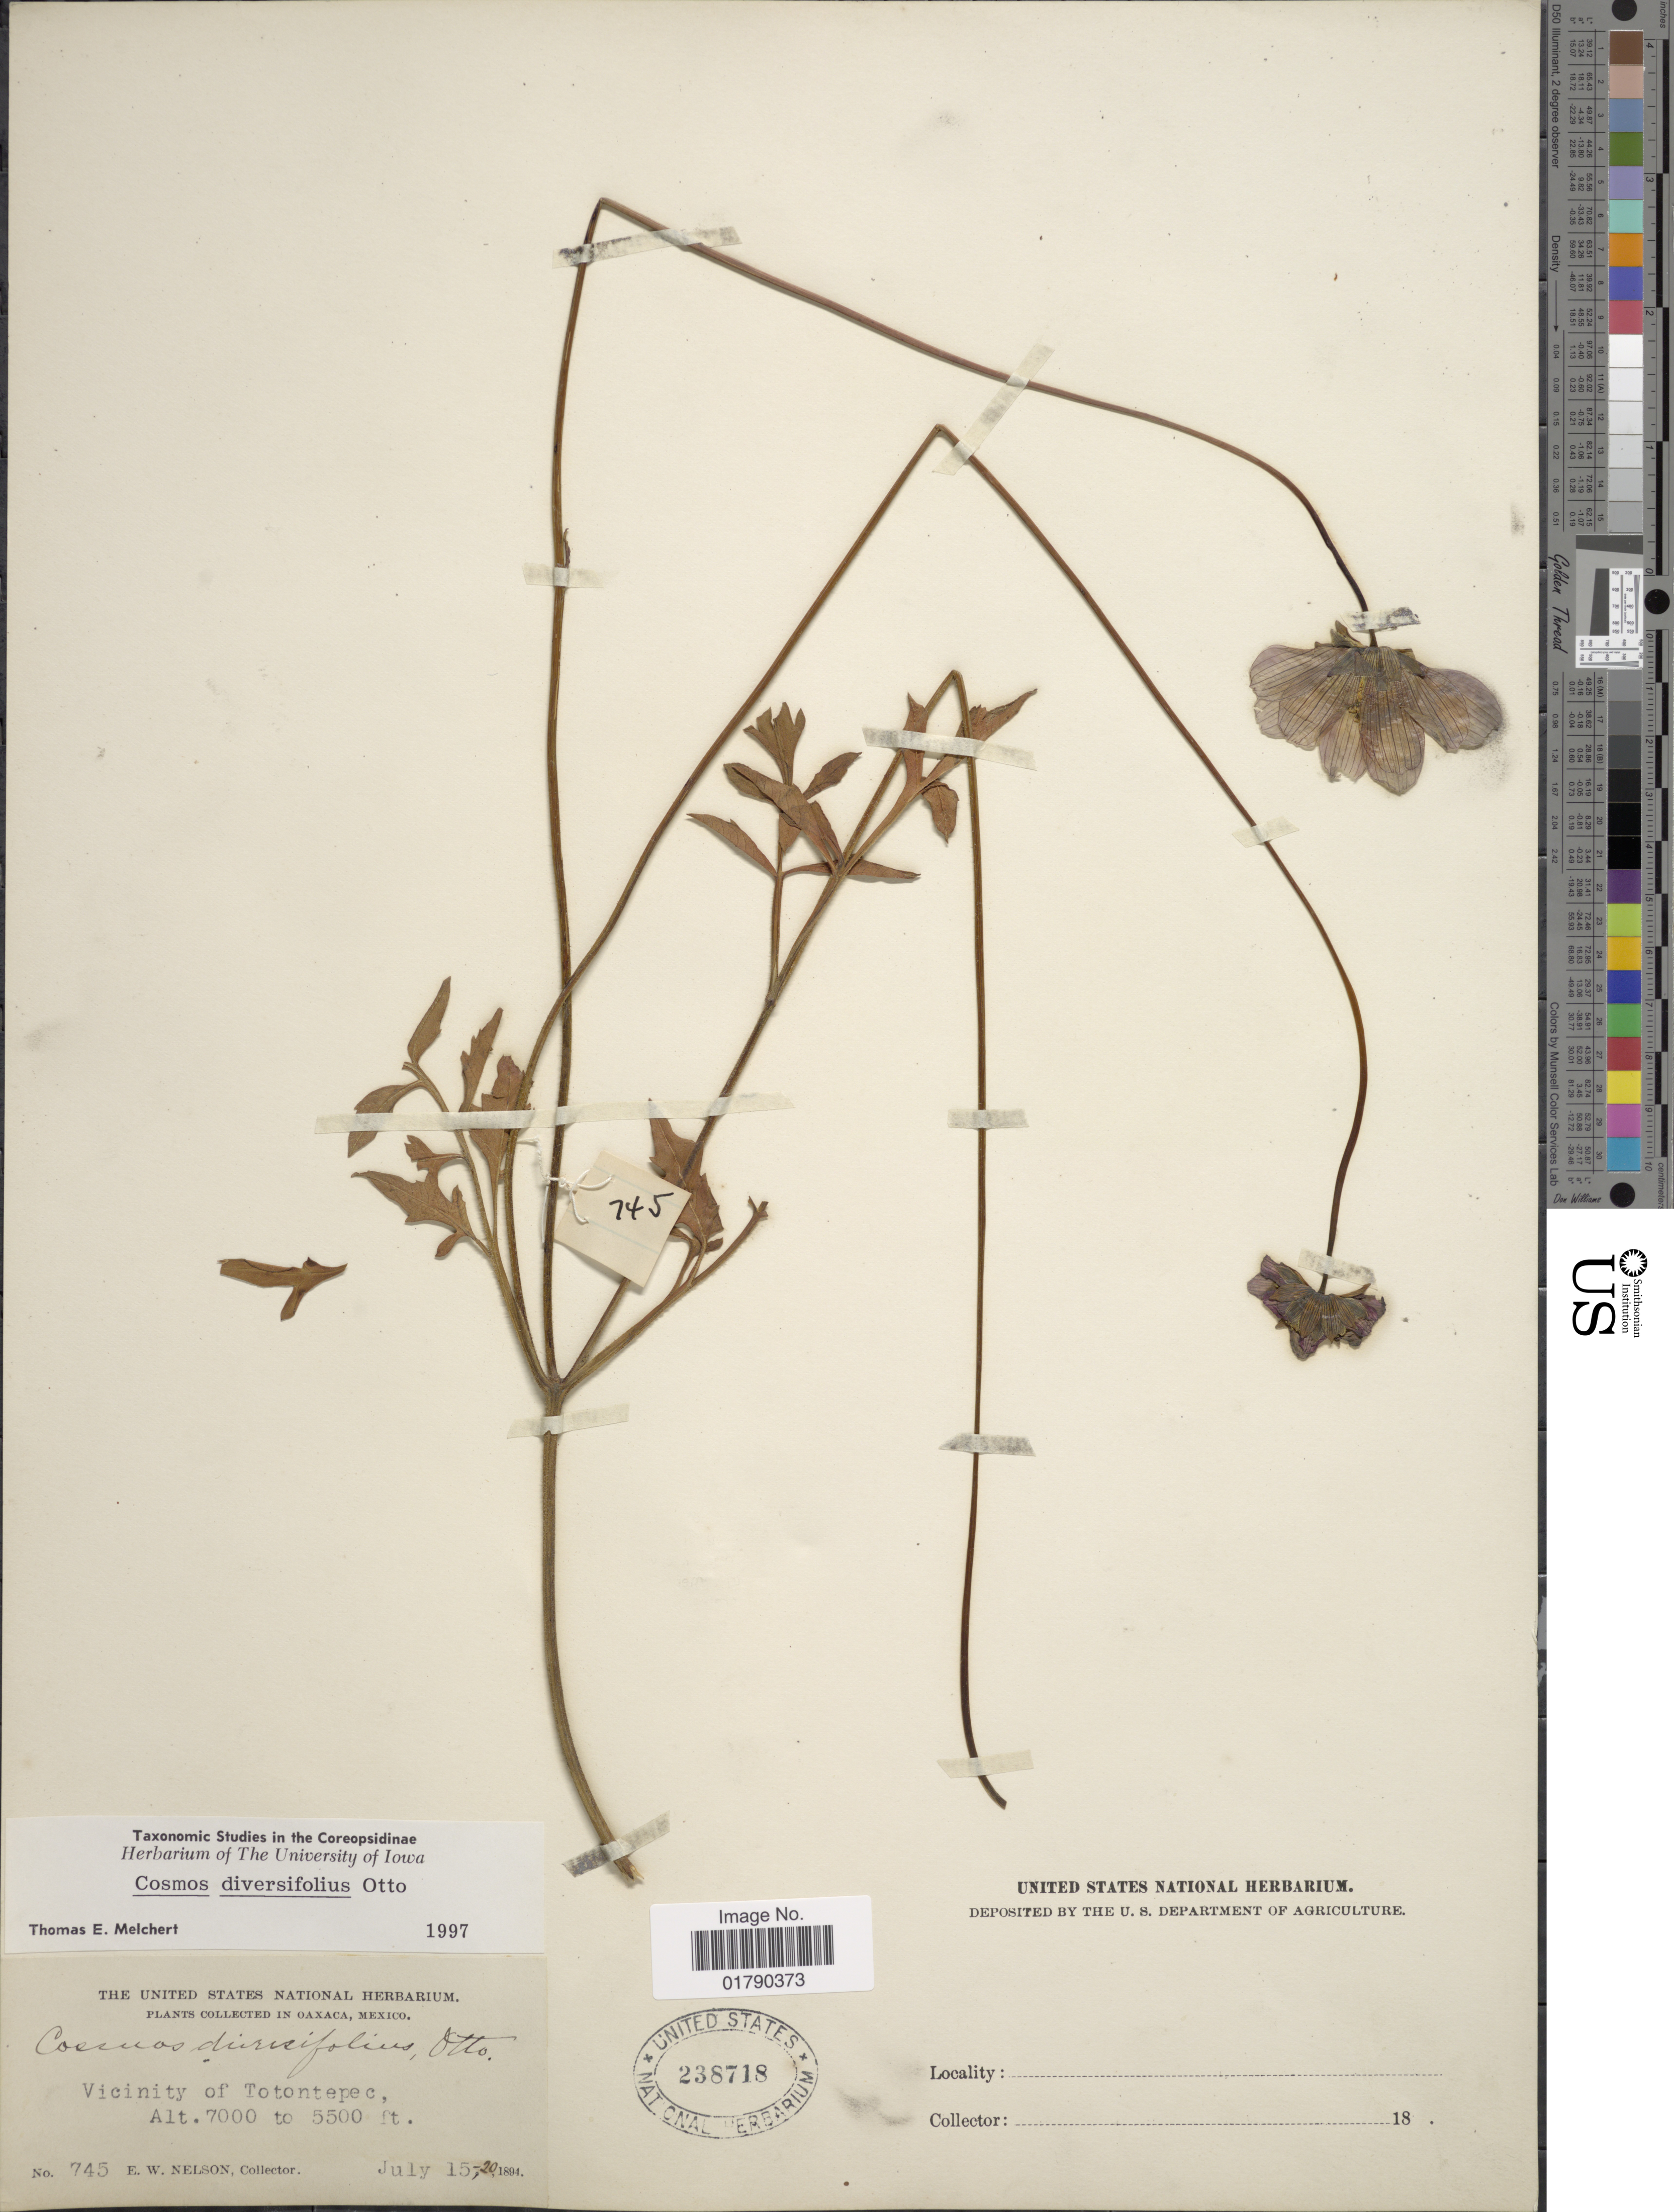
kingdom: Plantae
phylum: Tracheophyta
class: Magnoliopsida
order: Asterales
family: Asteraceae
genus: Cosmos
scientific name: Cosmos diversifolius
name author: Otto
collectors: E. W. Nelson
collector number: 745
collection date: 1894-07-15/1894-07-20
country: Mexico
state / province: Oaxaca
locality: Vicinity of Totontepec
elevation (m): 1676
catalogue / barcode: US 238718